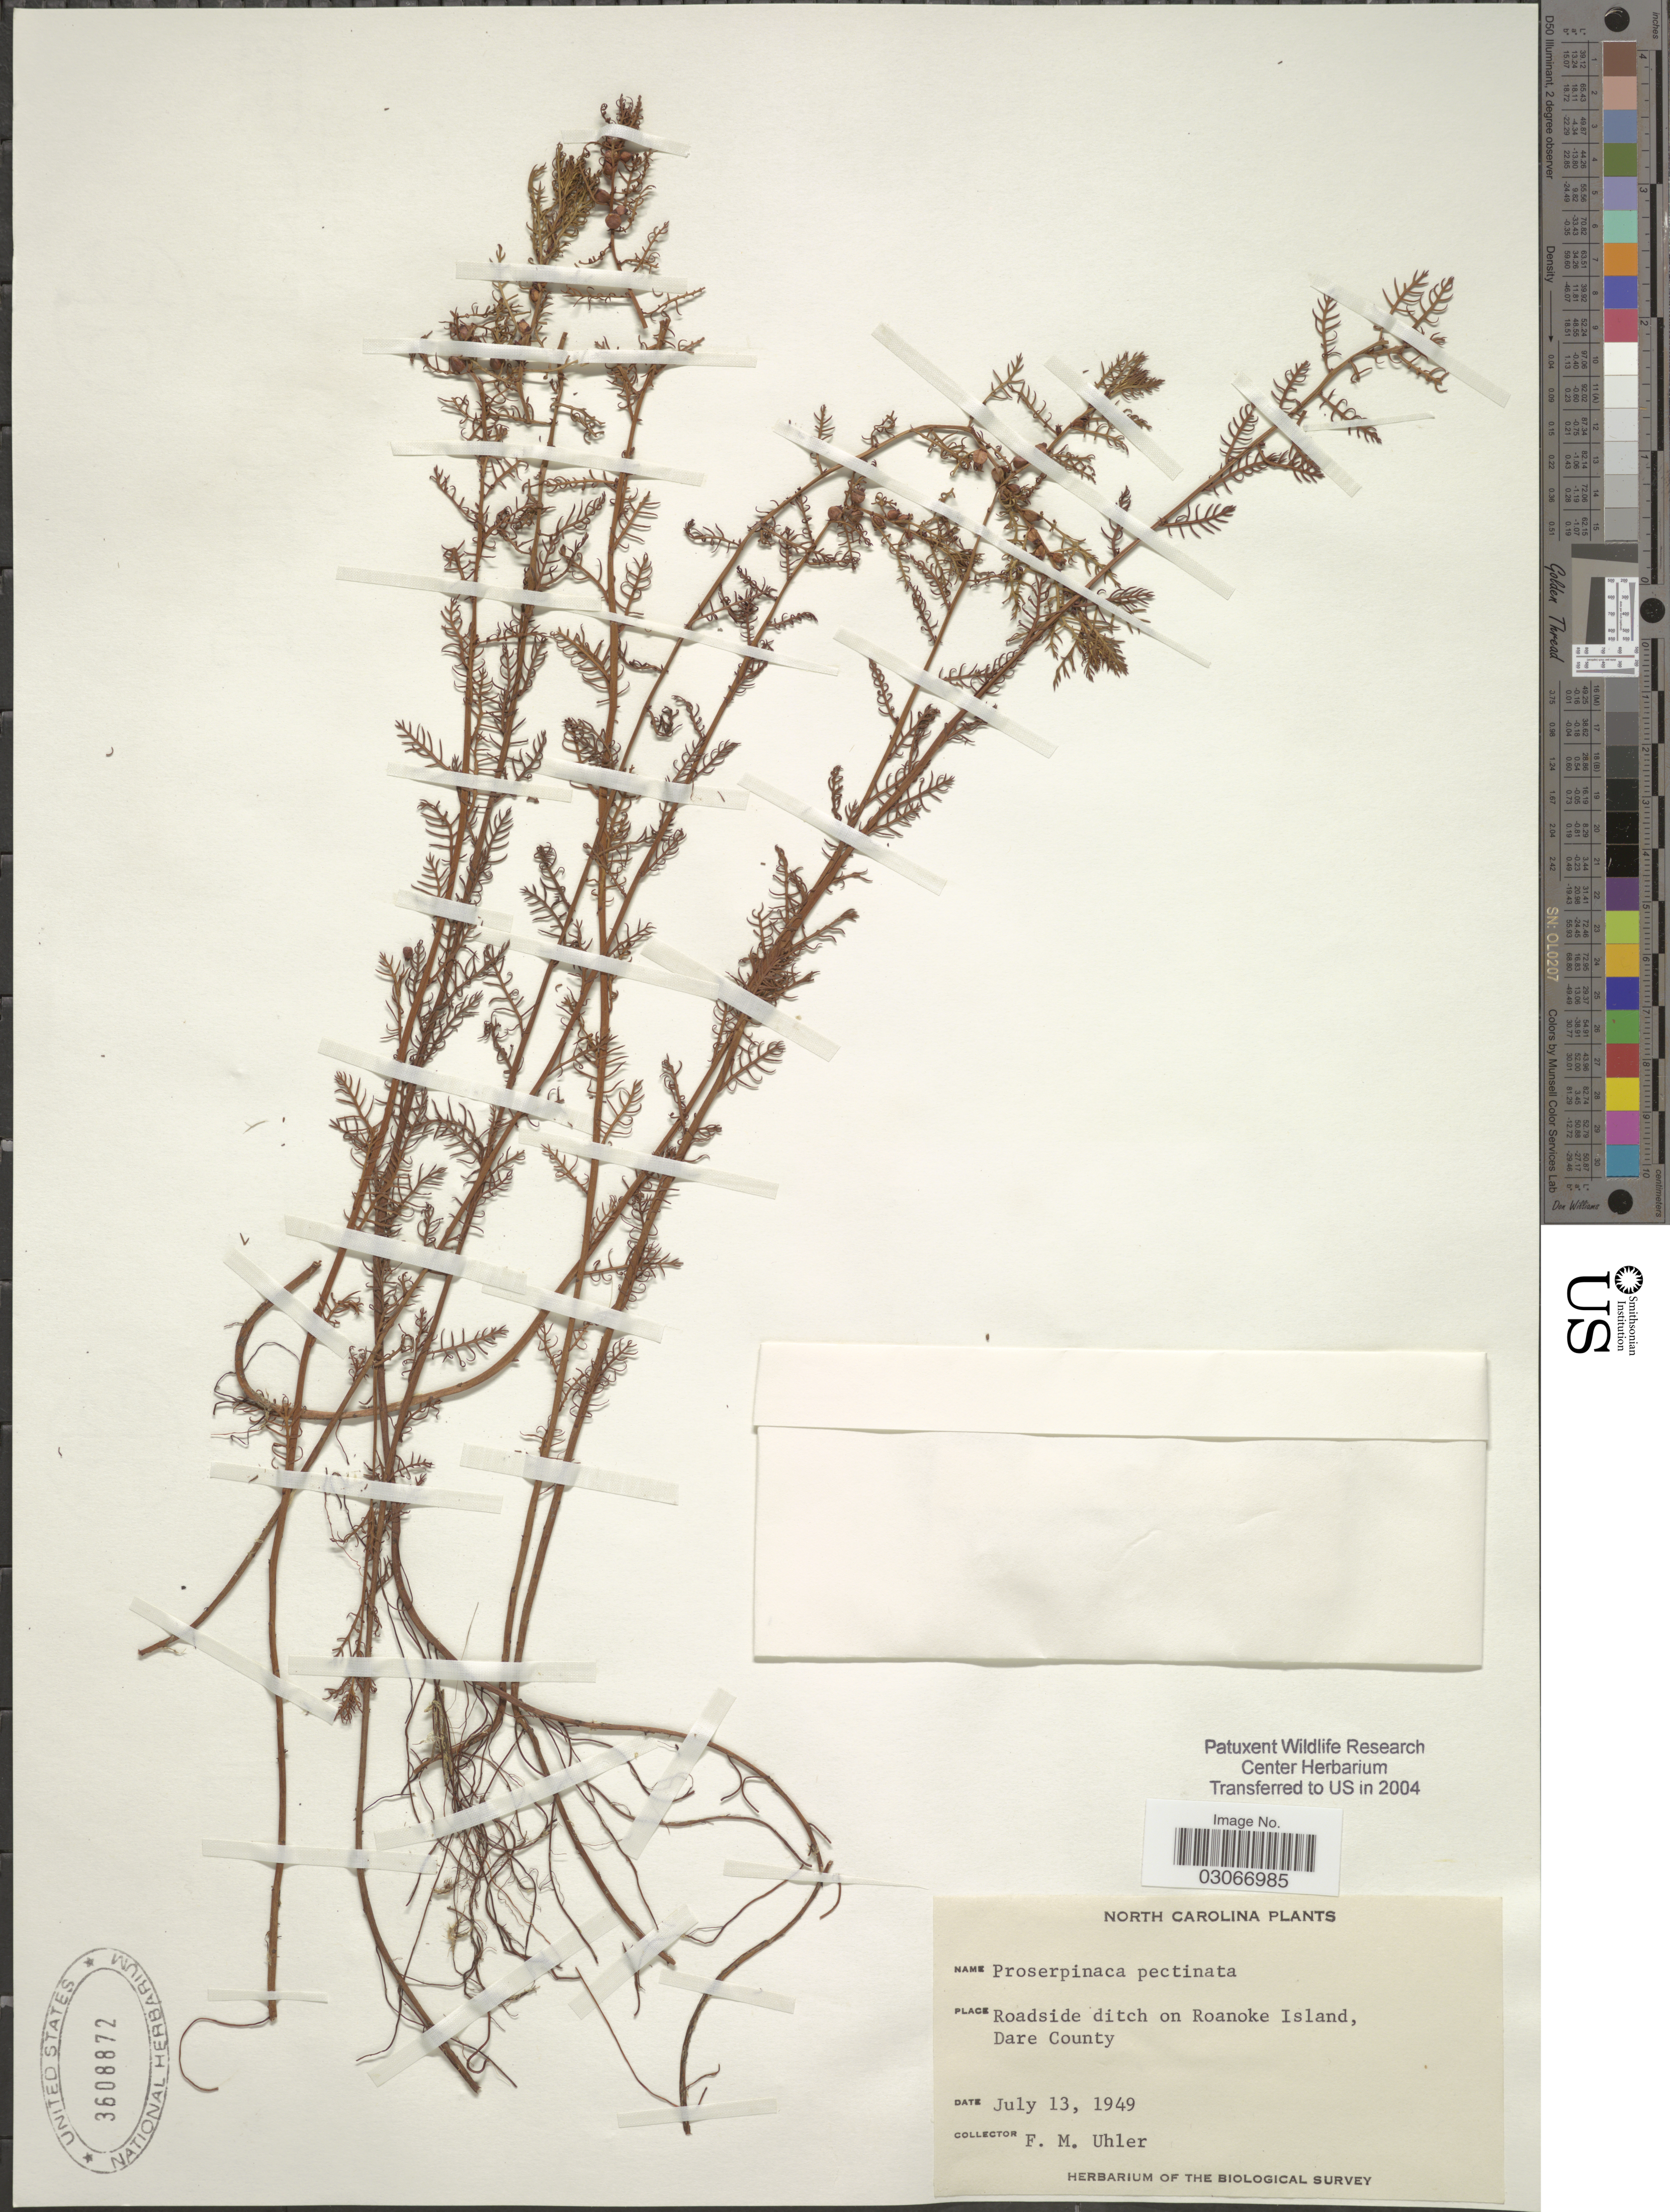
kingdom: Plantae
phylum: Tracheophyta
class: Magnoliopsida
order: Saxifragales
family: Haloragaceae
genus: Proserpinaca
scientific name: Proserpinaca pectinata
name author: Lam.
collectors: F. M. Uhler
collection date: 1949-07-13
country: United States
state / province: North Carolina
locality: Roadside ditch on Roanoke Island, Dare County.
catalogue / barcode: US 3608872